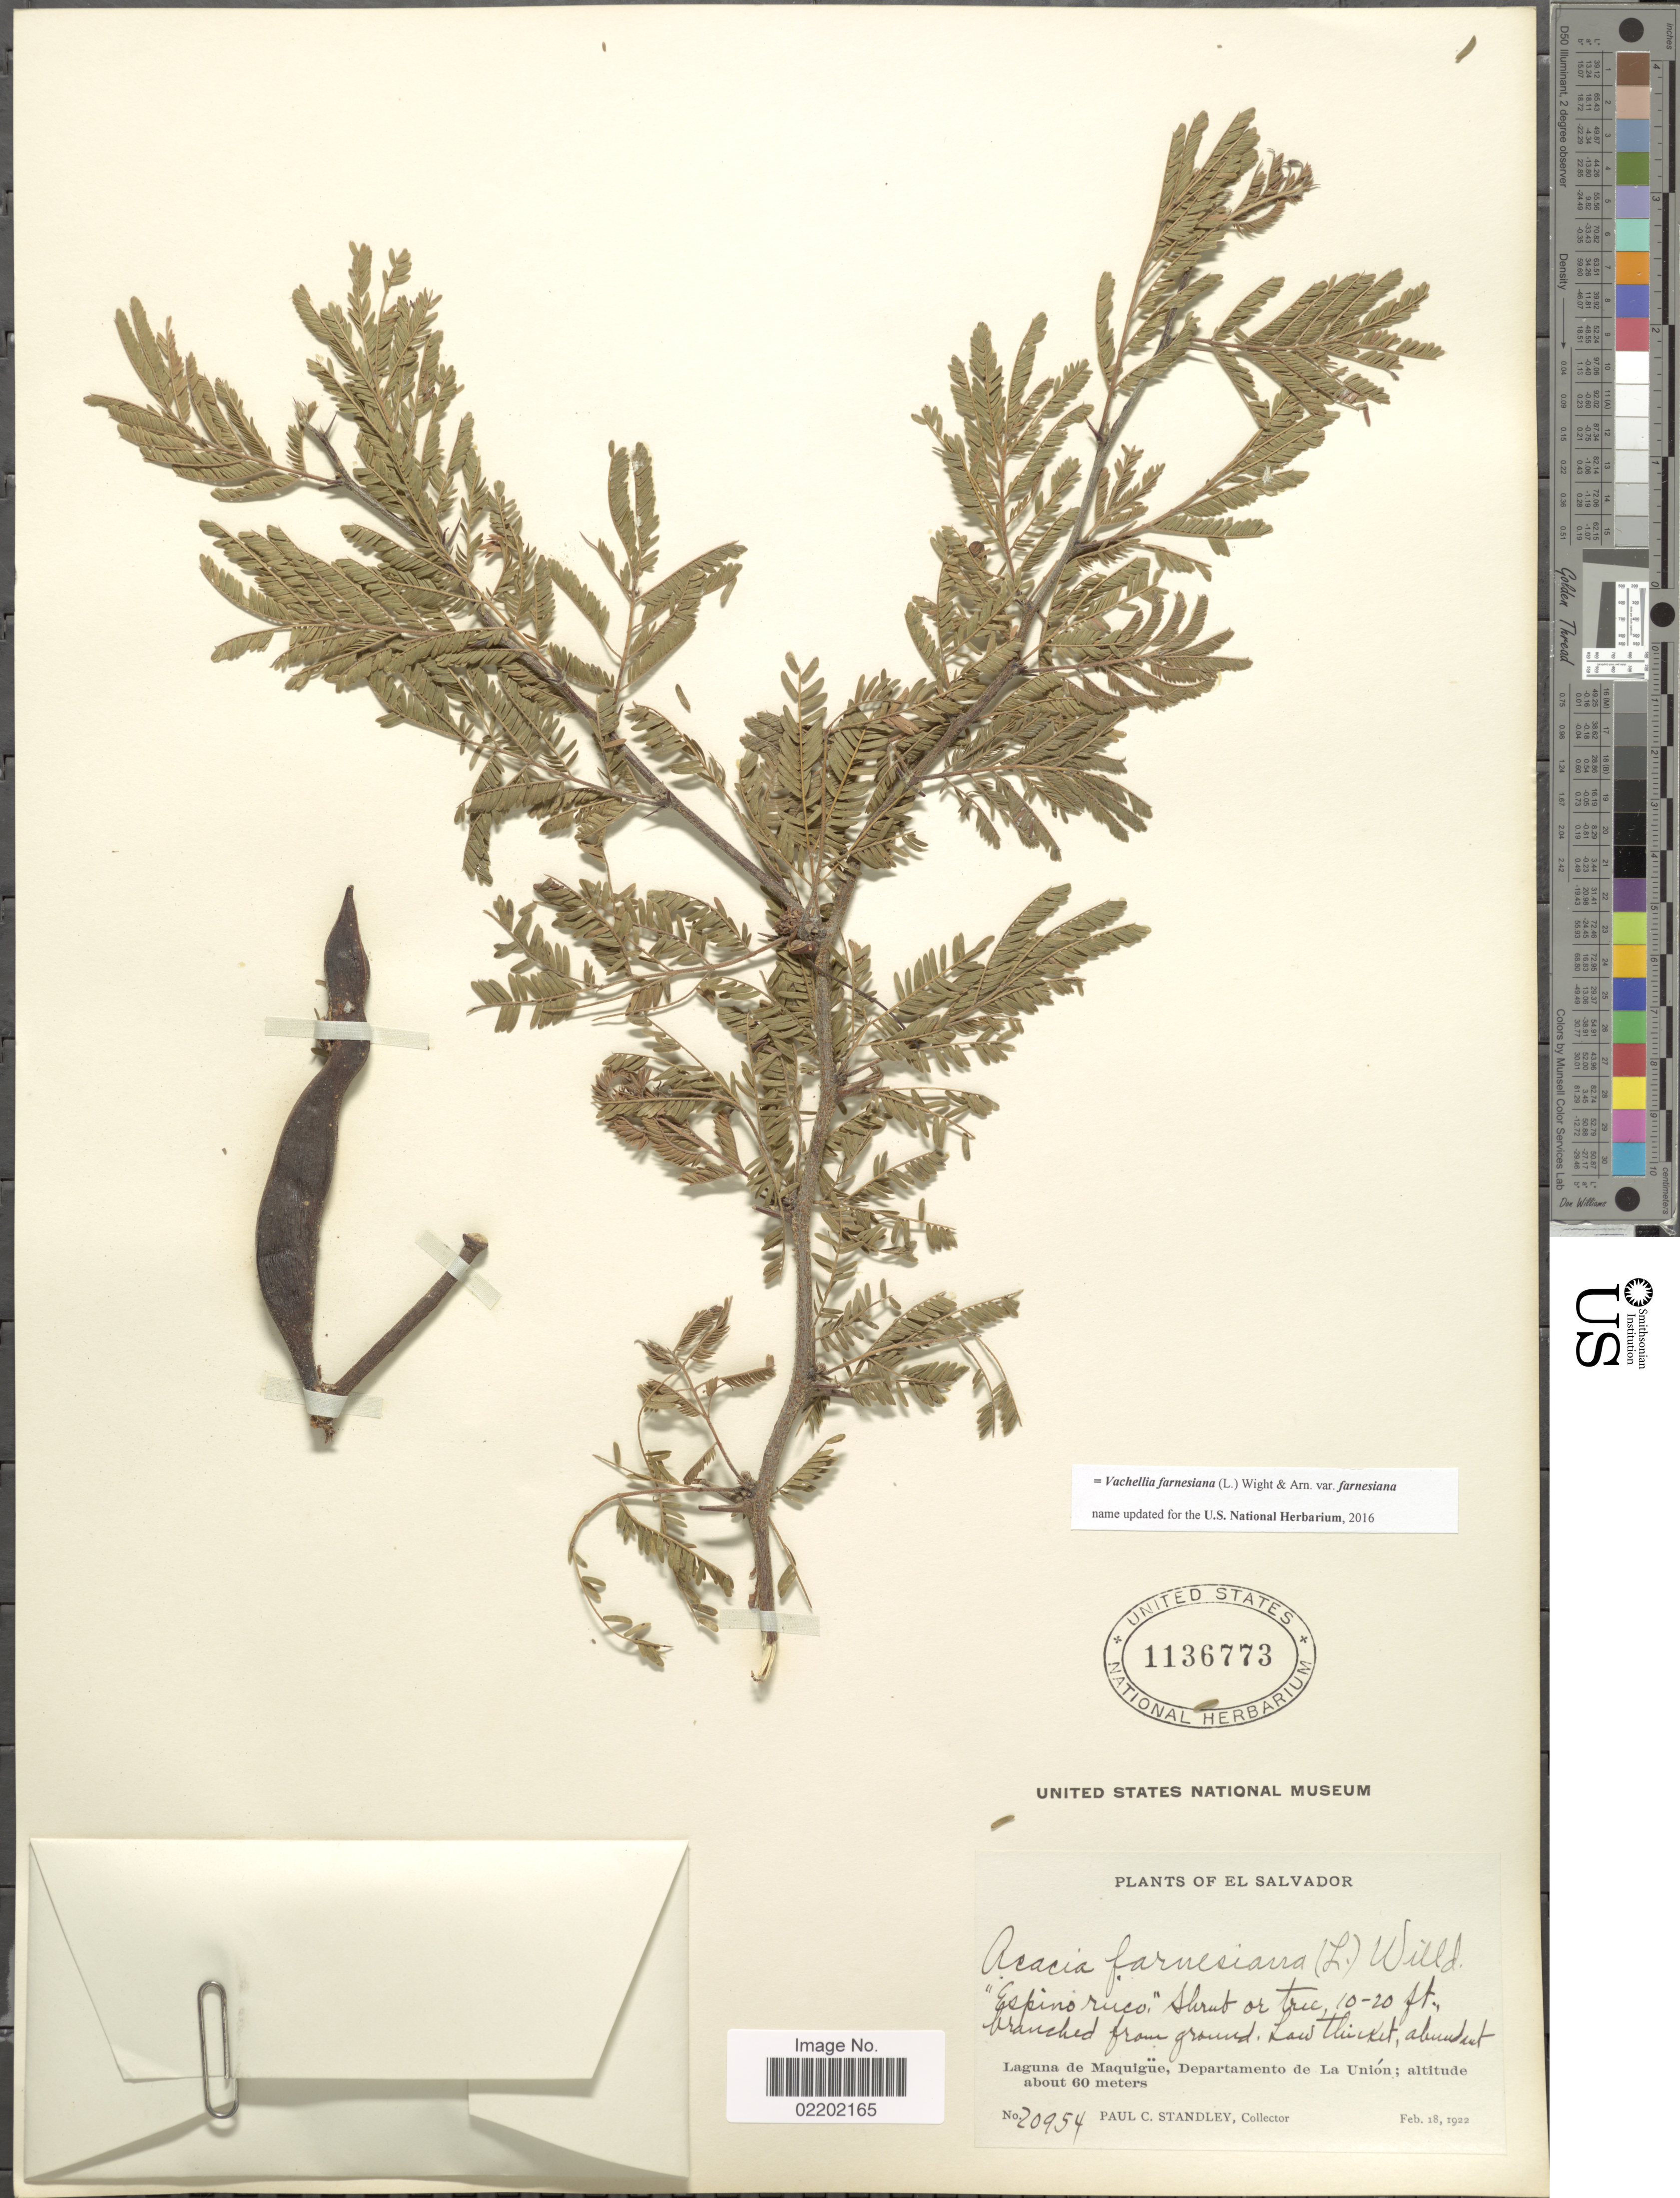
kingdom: Plantae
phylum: Tracheophyta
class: Magnoliopsida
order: Fabales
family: Fabaceae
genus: Vachellia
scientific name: Vachellia farnesiana var. farnesiana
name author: (L.) Wight & Arn.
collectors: P. C. Standley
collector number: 20954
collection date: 1922-02-18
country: El Salvador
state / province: La Union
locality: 'Espino ruco', Laguna de Maquigüe, Departamento de La Unión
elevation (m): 60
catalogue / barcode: US 1136773